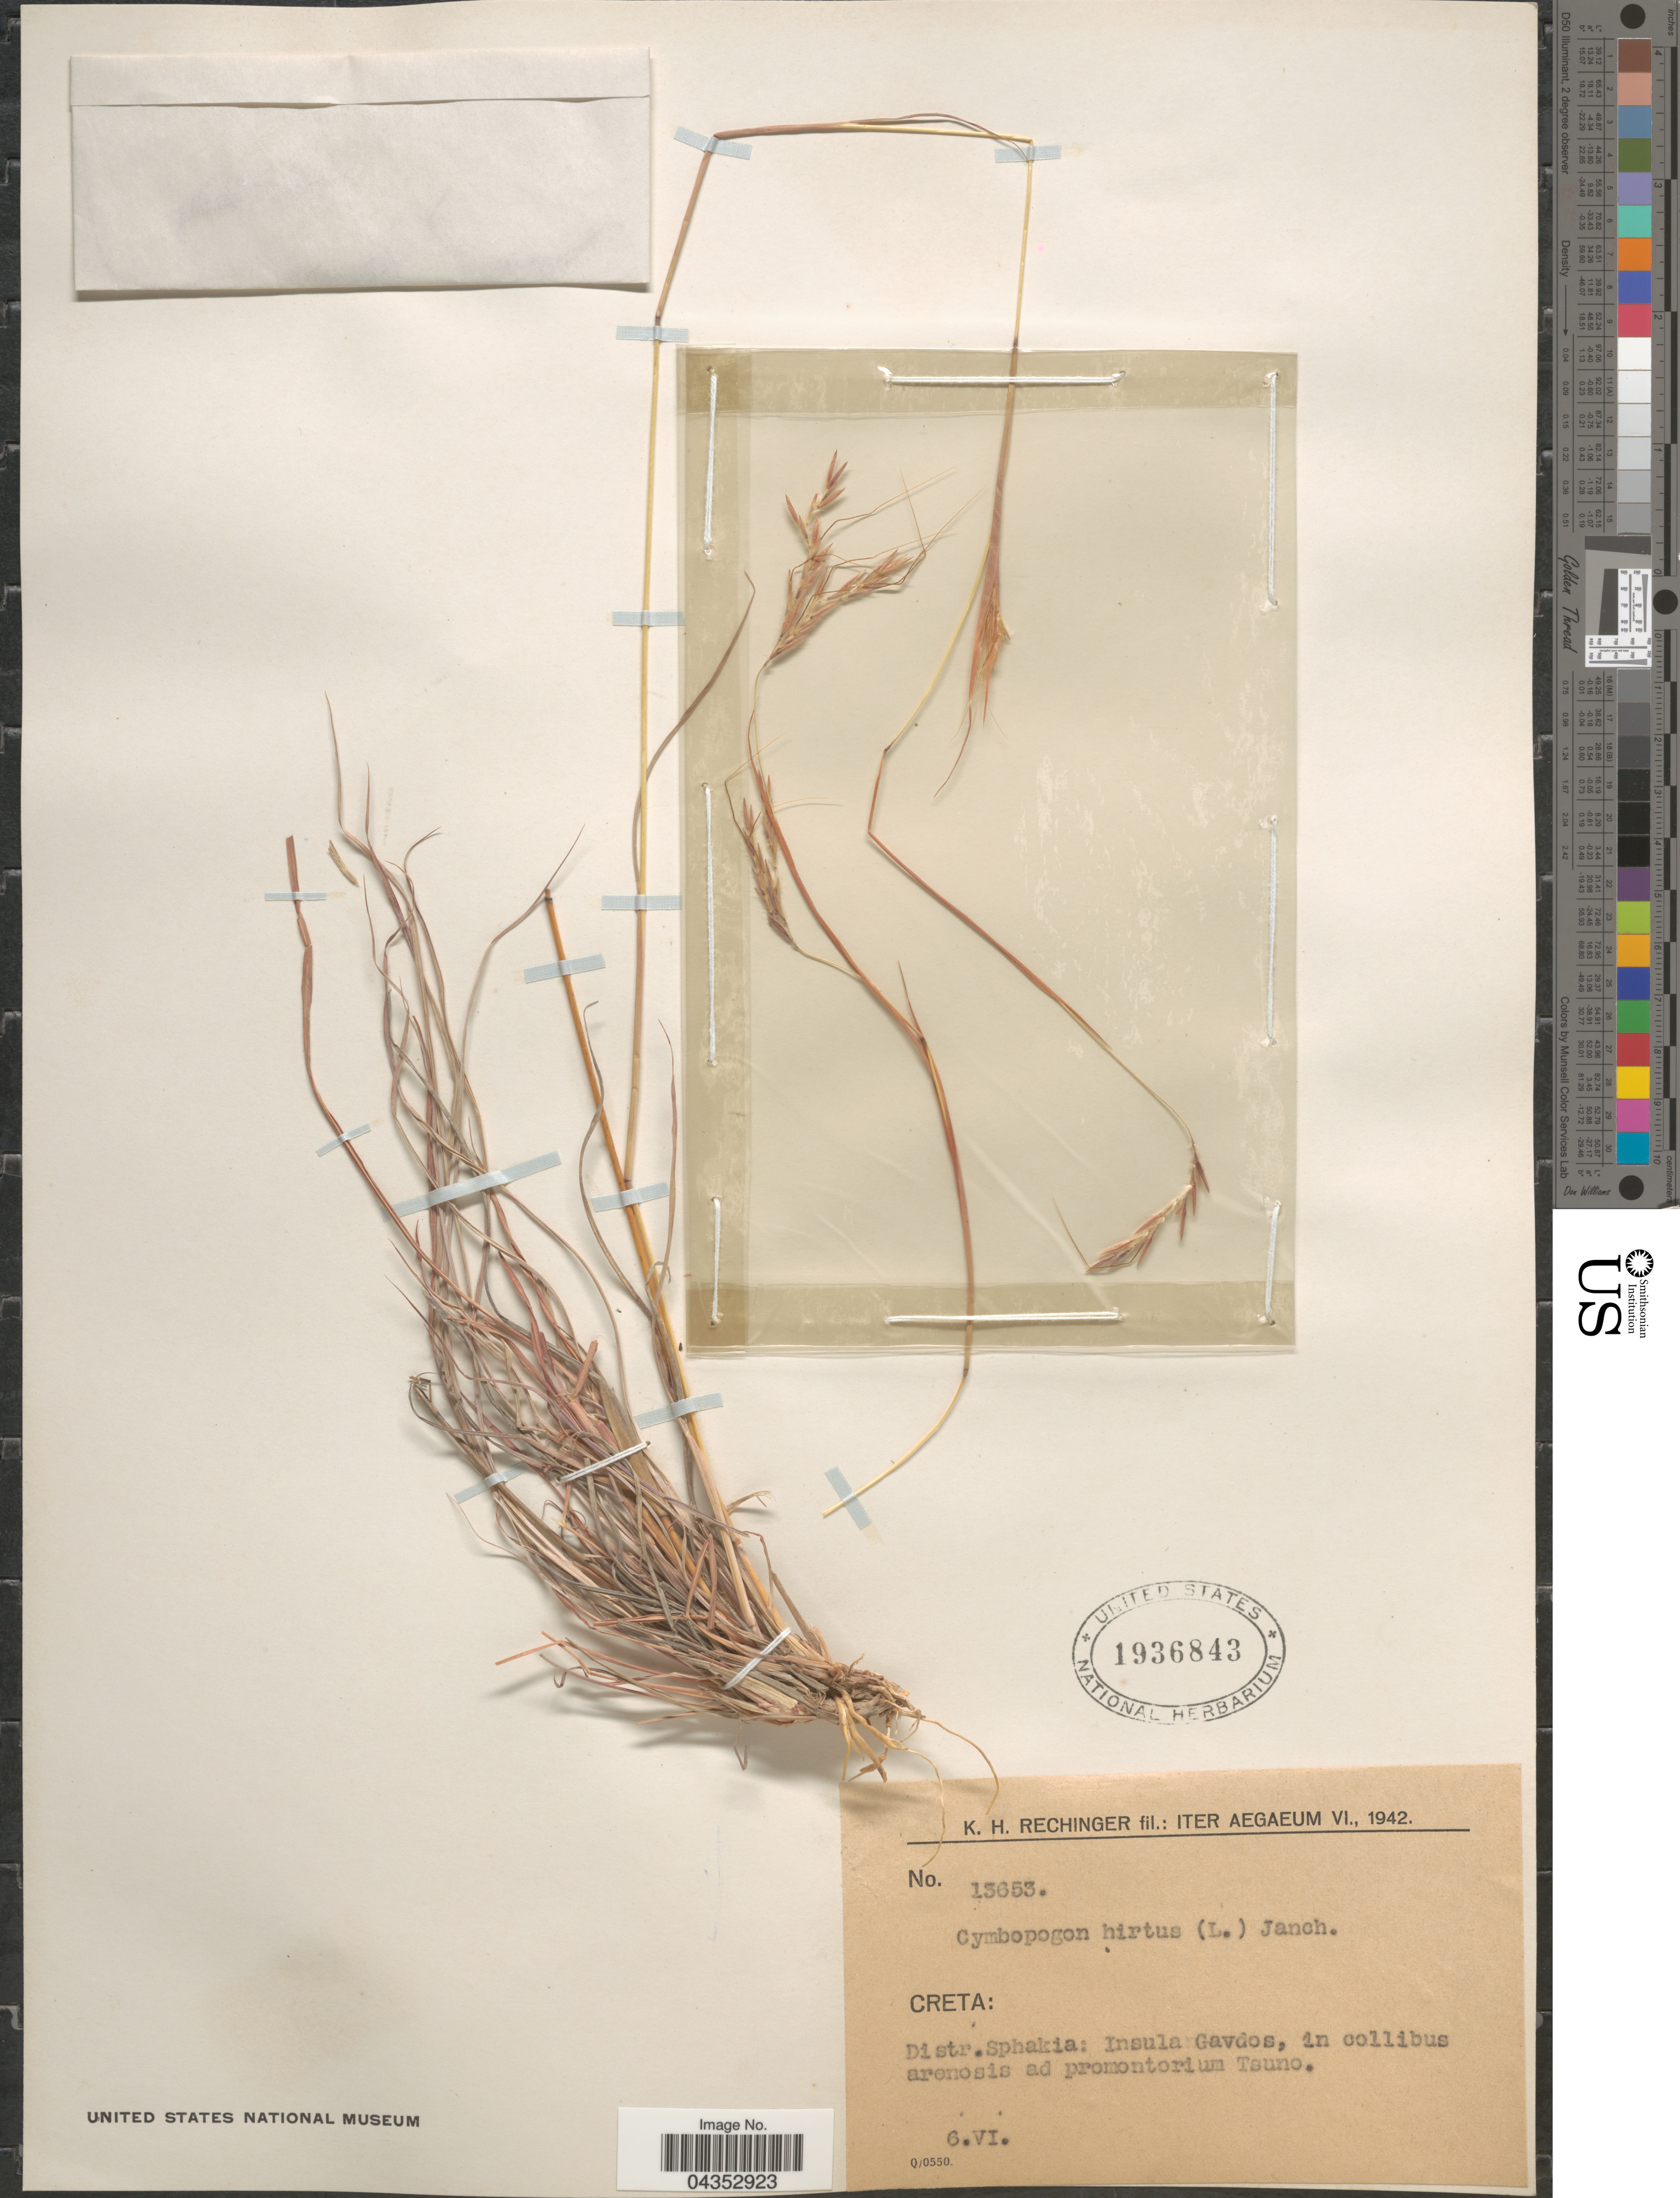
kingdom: Plantae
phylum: Tracheophyta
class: Liliopsida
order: Poales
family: Poaceae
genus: Hyparrhenia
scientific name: Hyparrhenia hirta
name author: (L.) Stapf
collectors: K. H. Rechinger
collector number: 13653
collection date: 1942-06-06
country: Greece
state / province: Crete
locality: Iter Aegaeum VI., 1942. Distr. Sphakia: Insula Gavdos, in collibus arenosis ad promontorium Tsuno.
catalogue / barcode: US 1936843